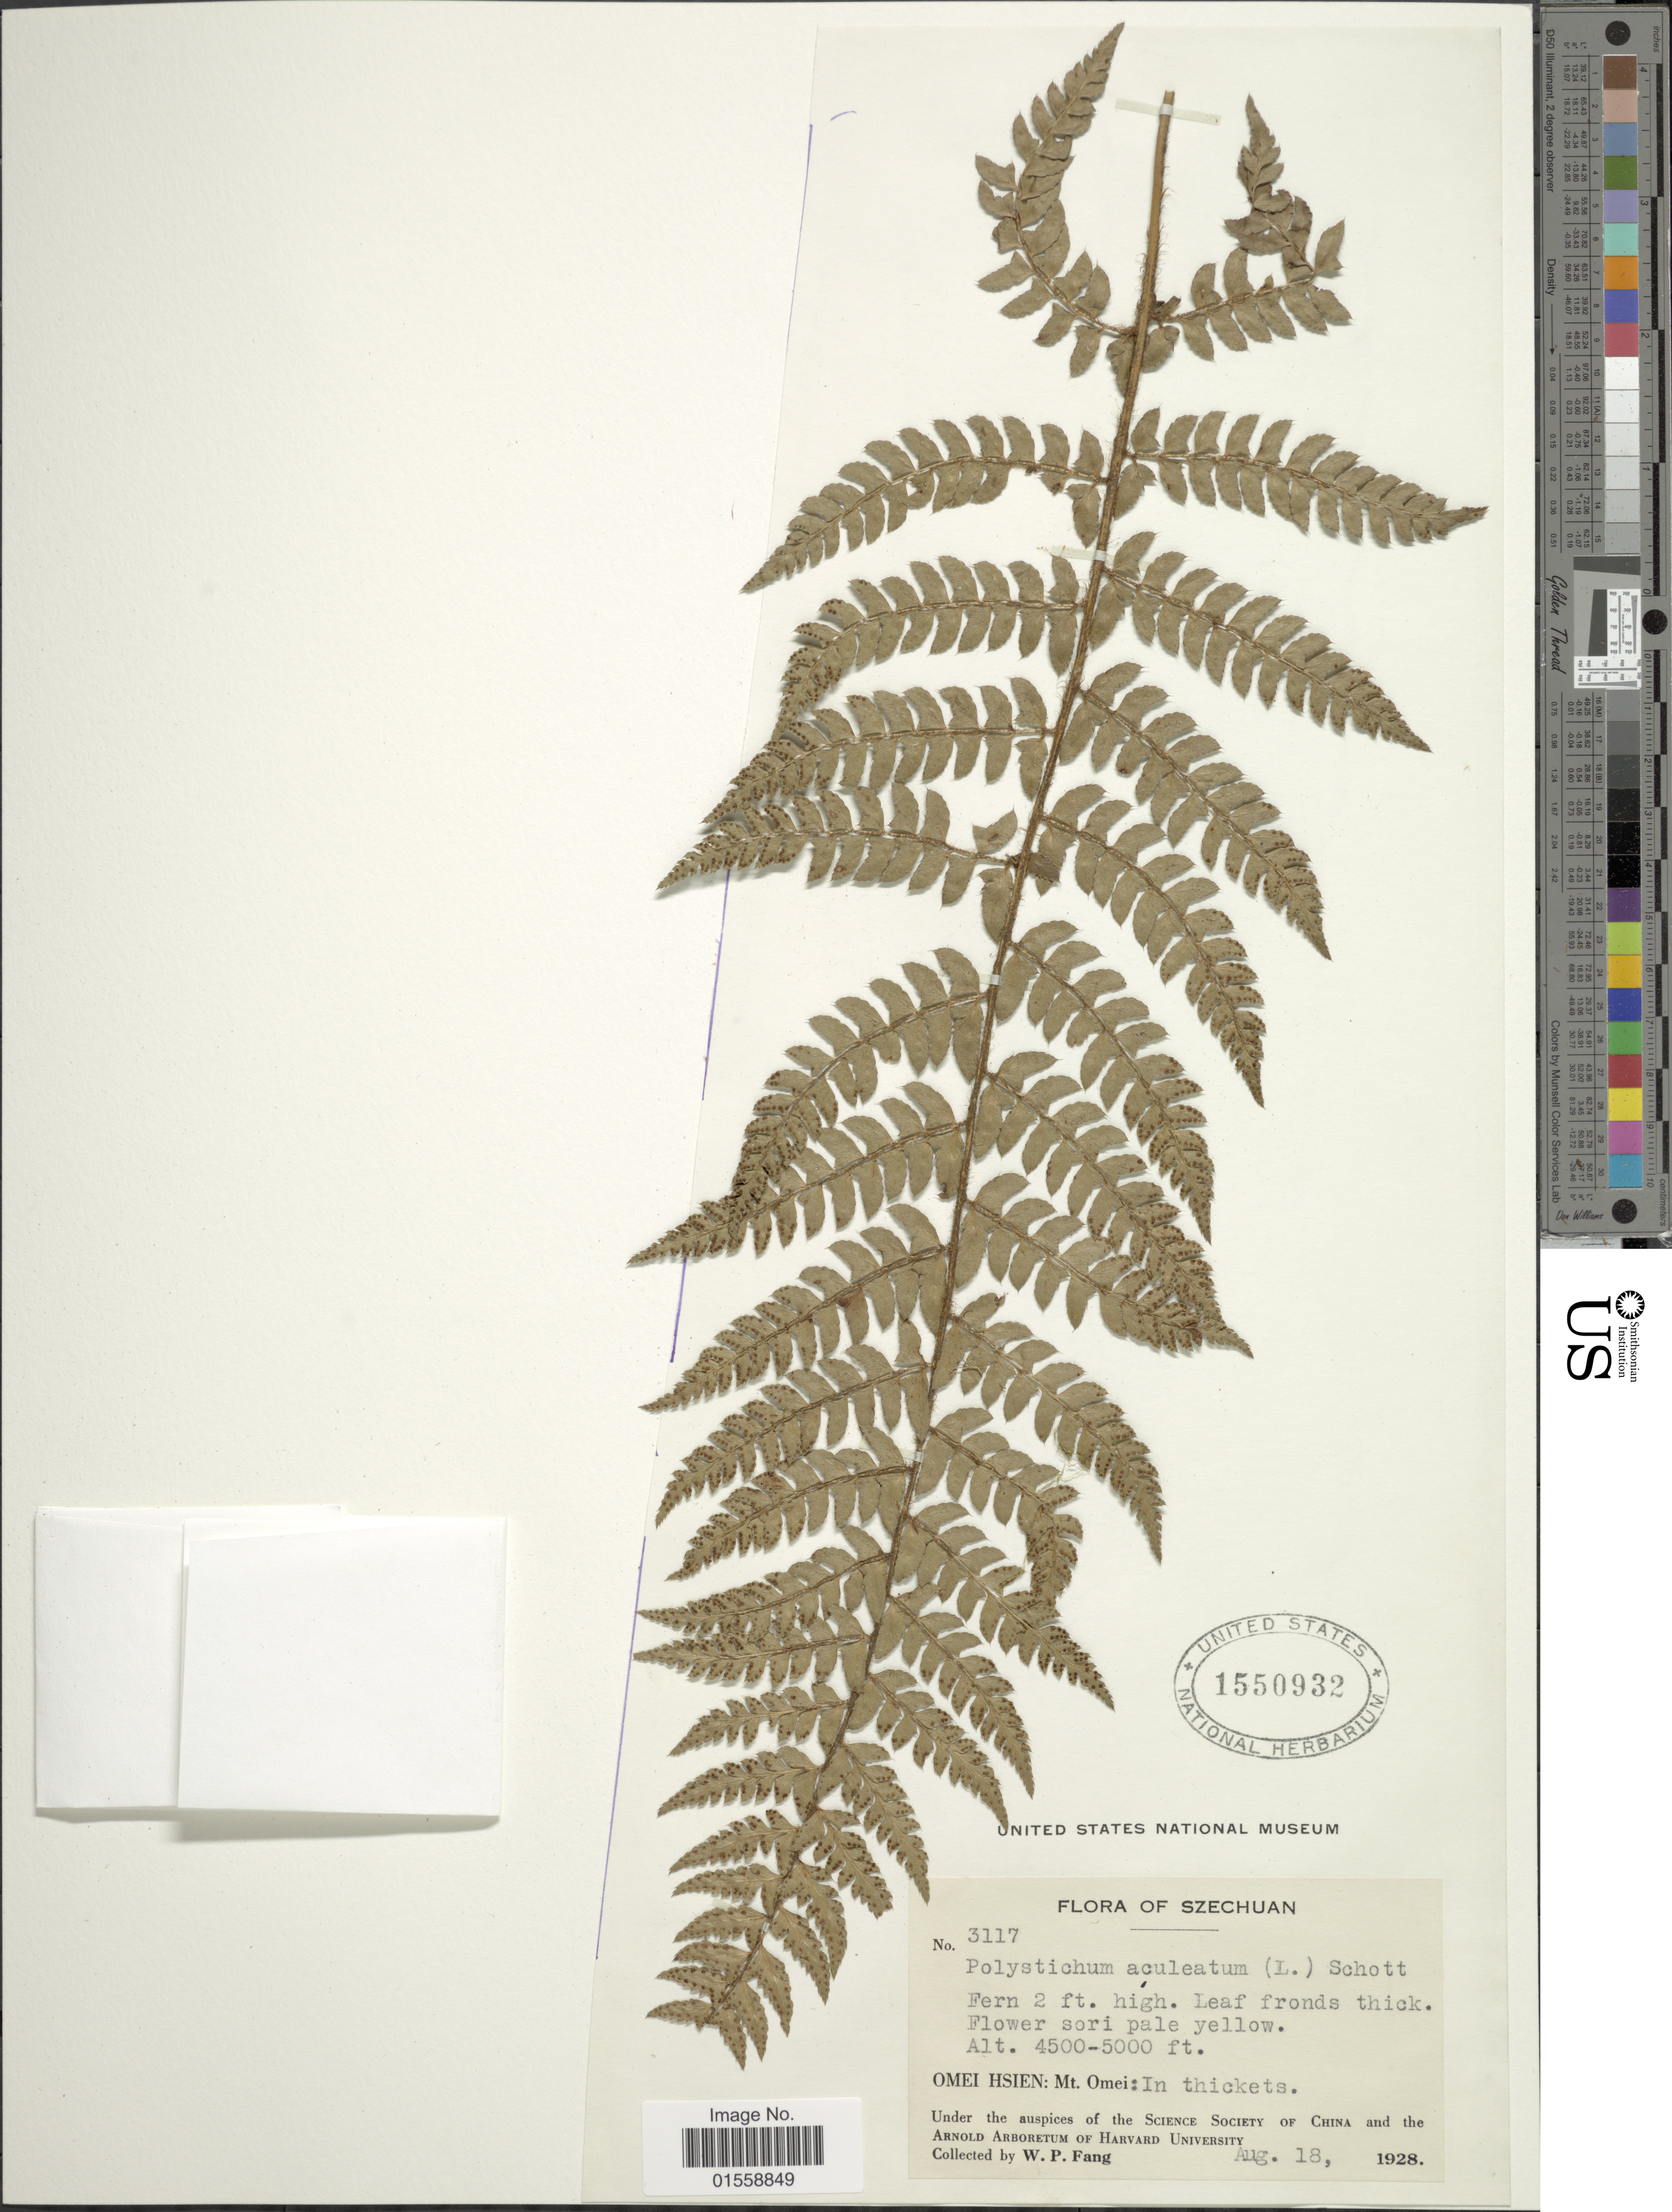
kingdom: Plantae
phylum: Tracheophyta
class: Polypodiopsida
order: Polypodiales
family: Dryopteridaceae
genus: Polystichum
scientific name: Polystichum aculeatum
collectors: W. P. Fang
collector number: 3117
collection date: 1928-08-18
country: China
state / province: Sichuan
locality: Szechuan, Omei Hsien: Mt. Omei: in thickets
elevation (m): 1372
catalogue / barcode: US 1550932